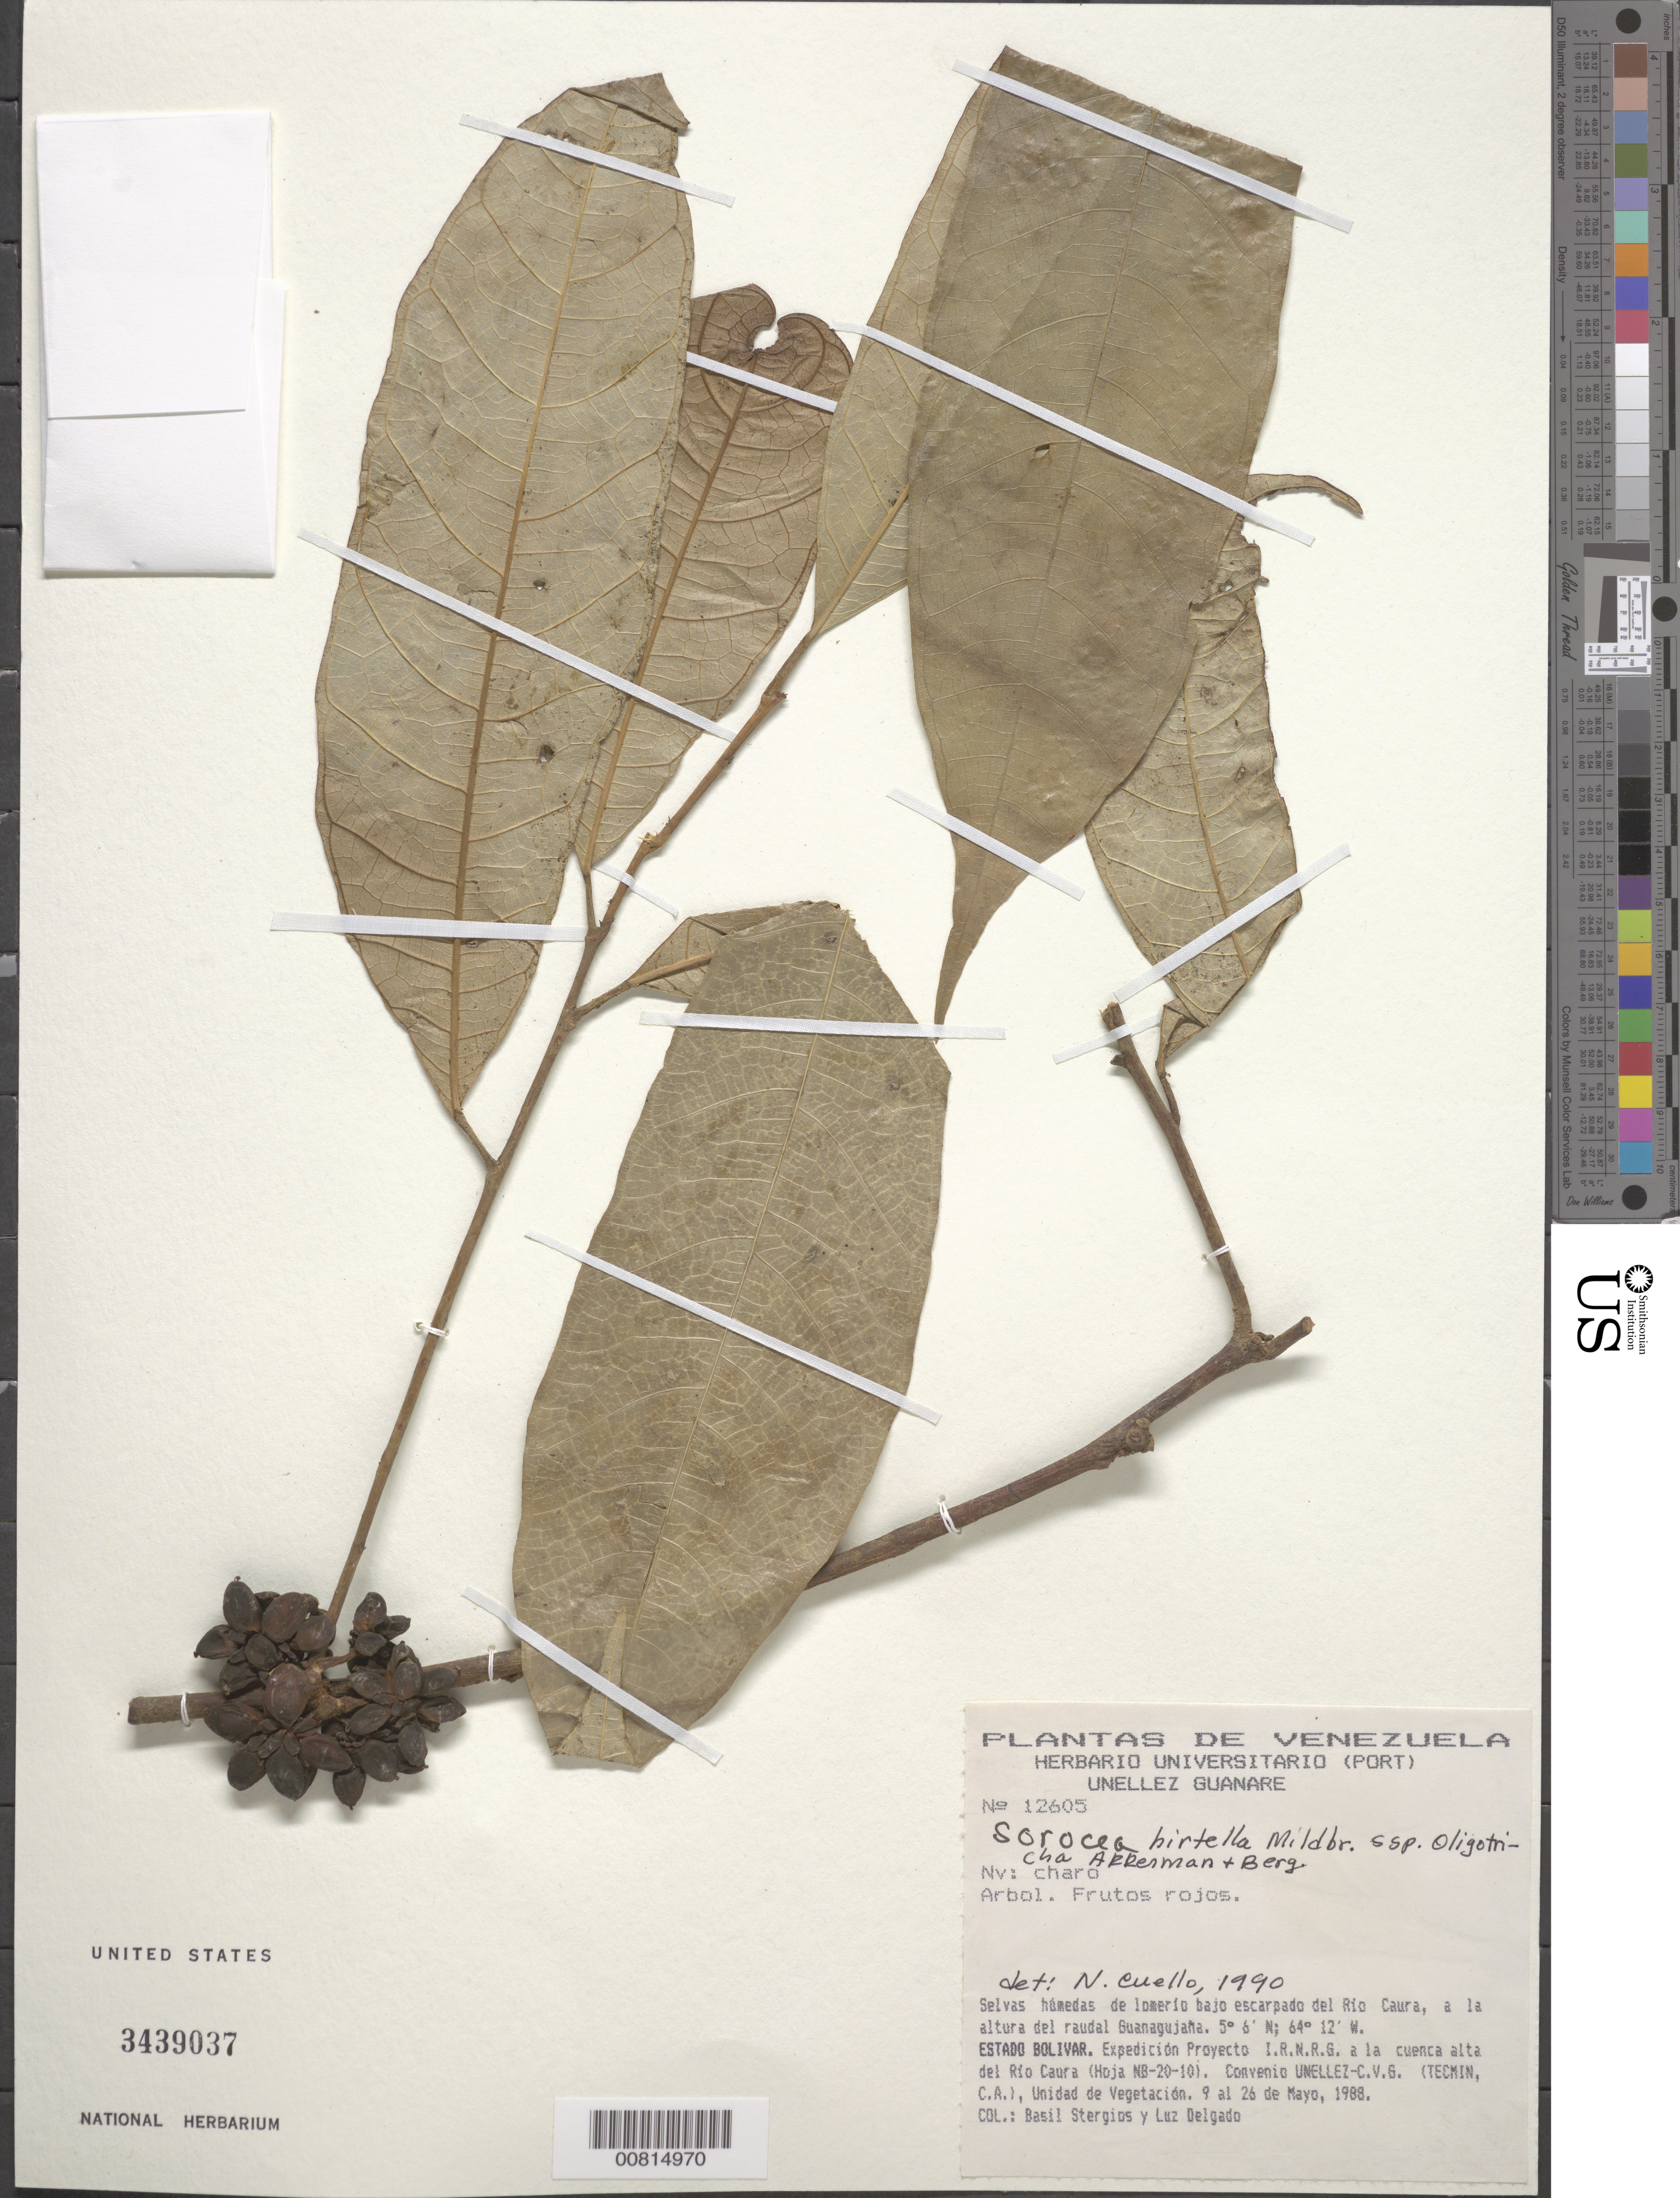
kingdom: Plantae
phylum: Tracheophyta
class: Magnoliopsida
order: Rosales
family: Moraceae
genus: Sorocea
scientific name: Sorocea hirtella subsp. oligotricha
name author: C.C. Berg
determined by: Cuello, Nidia L.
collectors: B. G. Stergios & L. Delgado V.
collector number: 12605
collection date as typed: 9-May-88 to 26-May-88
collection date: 1988-05-09/1988-05-26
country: Venezuela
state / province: Bolívar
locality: Río Caura, raudal Guanagujaña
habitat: Selvas húmedas de lomerio bajo escarpado del río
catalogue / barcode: US 3439037